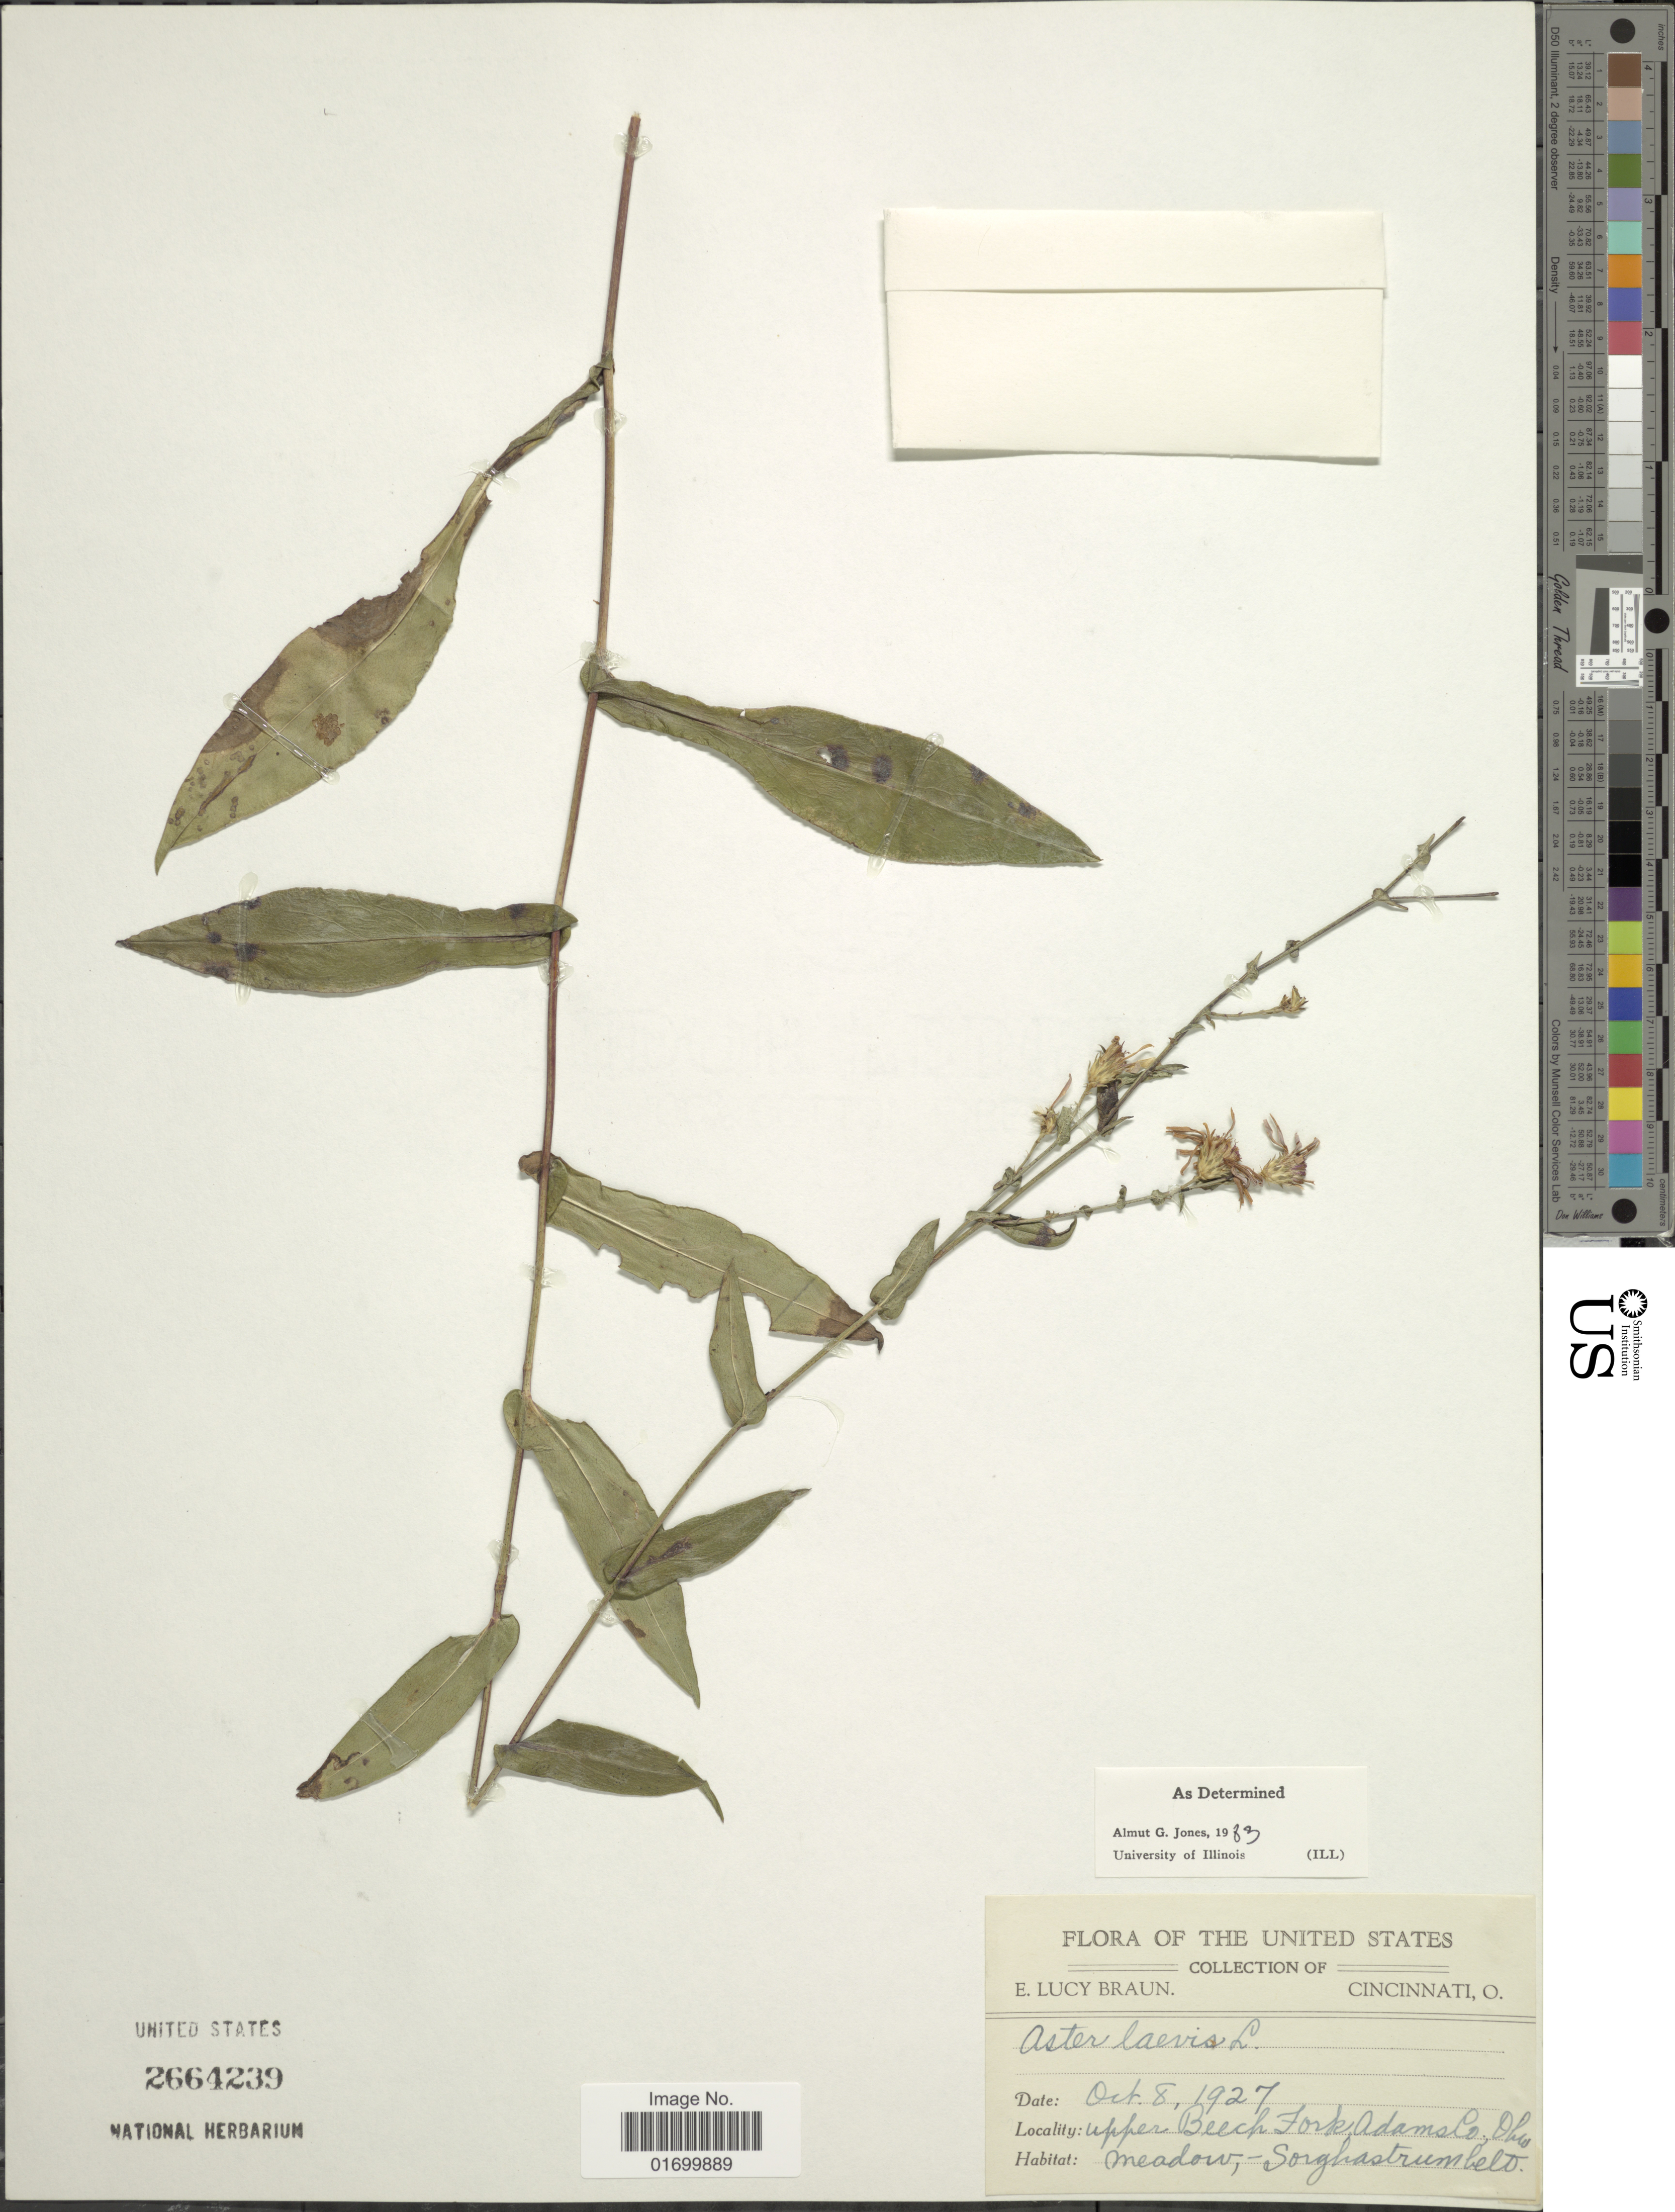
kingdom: Plantae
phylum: Tracheophyta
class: Magnoliopsida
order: Asterales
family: Asteraceae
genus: Symphyotrichum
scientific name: Symphyotrichum laeve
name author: (L.) Á. Löve & D. Löve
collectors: E. L. Braun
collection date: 1927-10-08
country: United States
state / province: Ohio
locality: Cincinnati, O. Upper Beech Fork Adams Co. Ohio.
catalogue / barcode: US 2664239